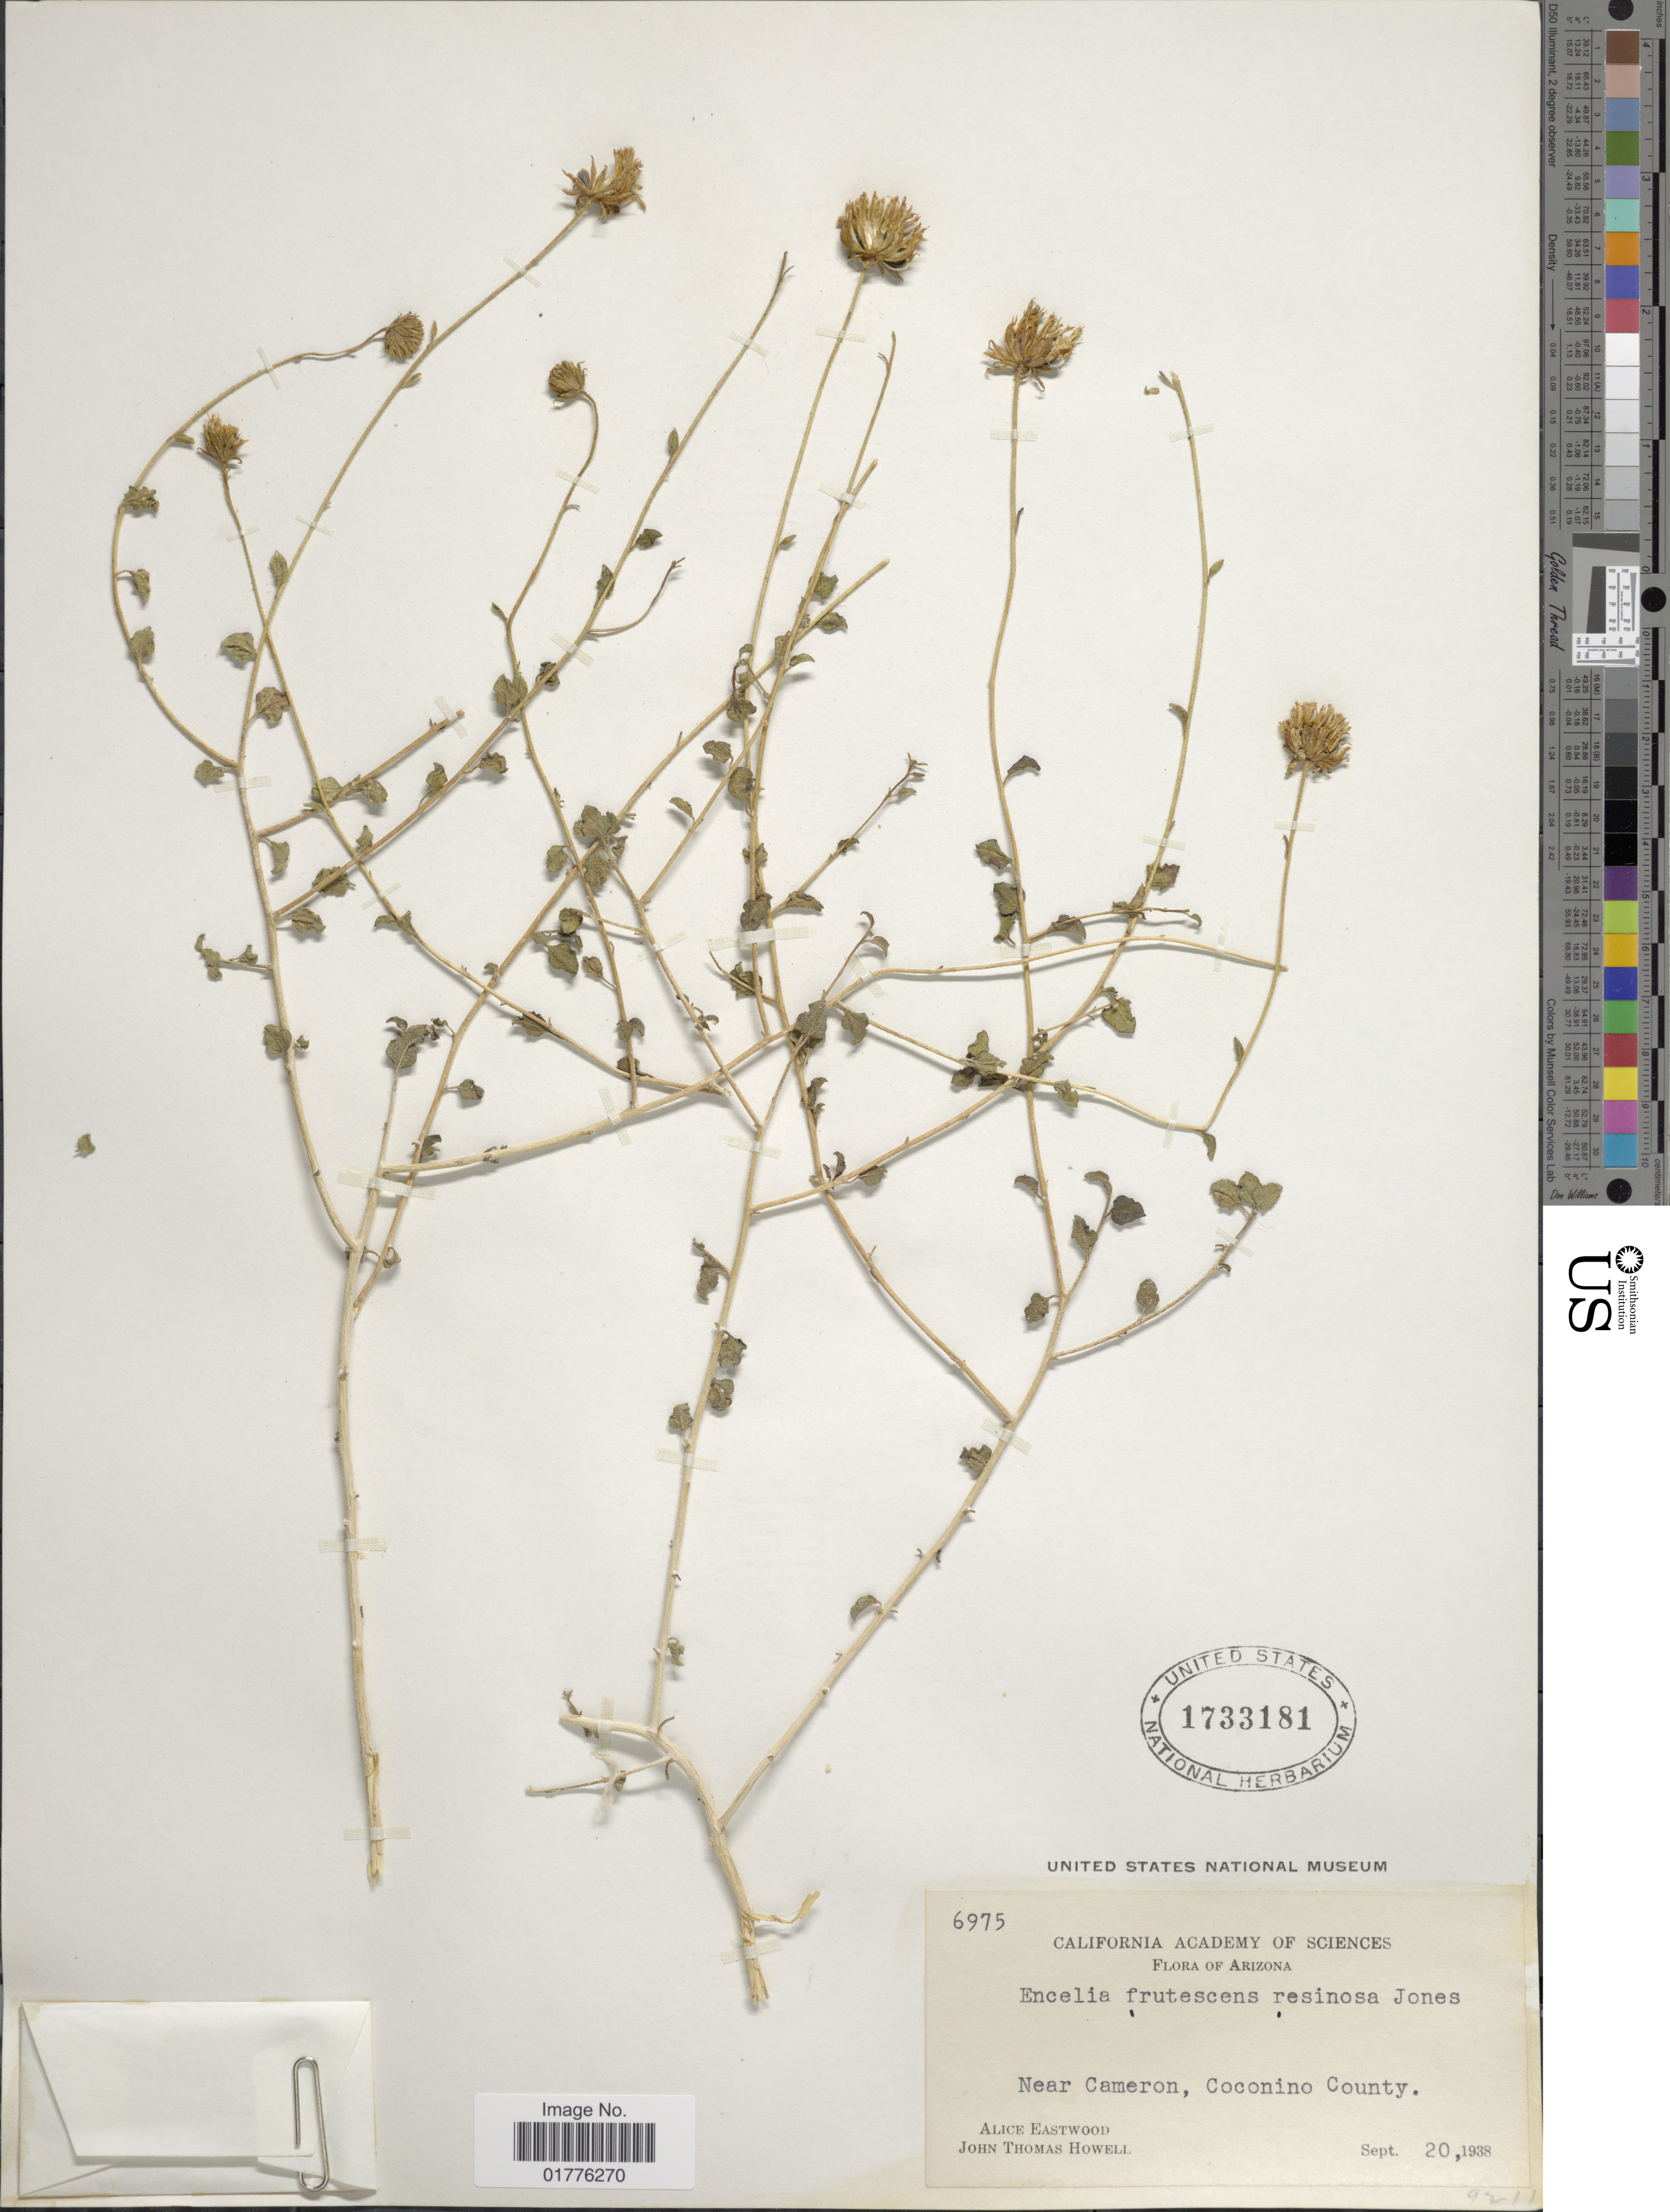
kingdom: Plantae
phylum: Tracheophyta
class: Magnoliopsida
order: Asterales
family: Asteraceae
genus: Encelia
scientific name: Encelia frutescens var. resinosa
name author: M.E. Jones ex S.F. Blake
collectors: A. Eastwood & J. T. Howell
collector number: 6975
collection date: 1938-09-20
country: United States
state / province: Arizona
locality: Near Cameron, Coconino County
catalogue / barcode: US 1733181